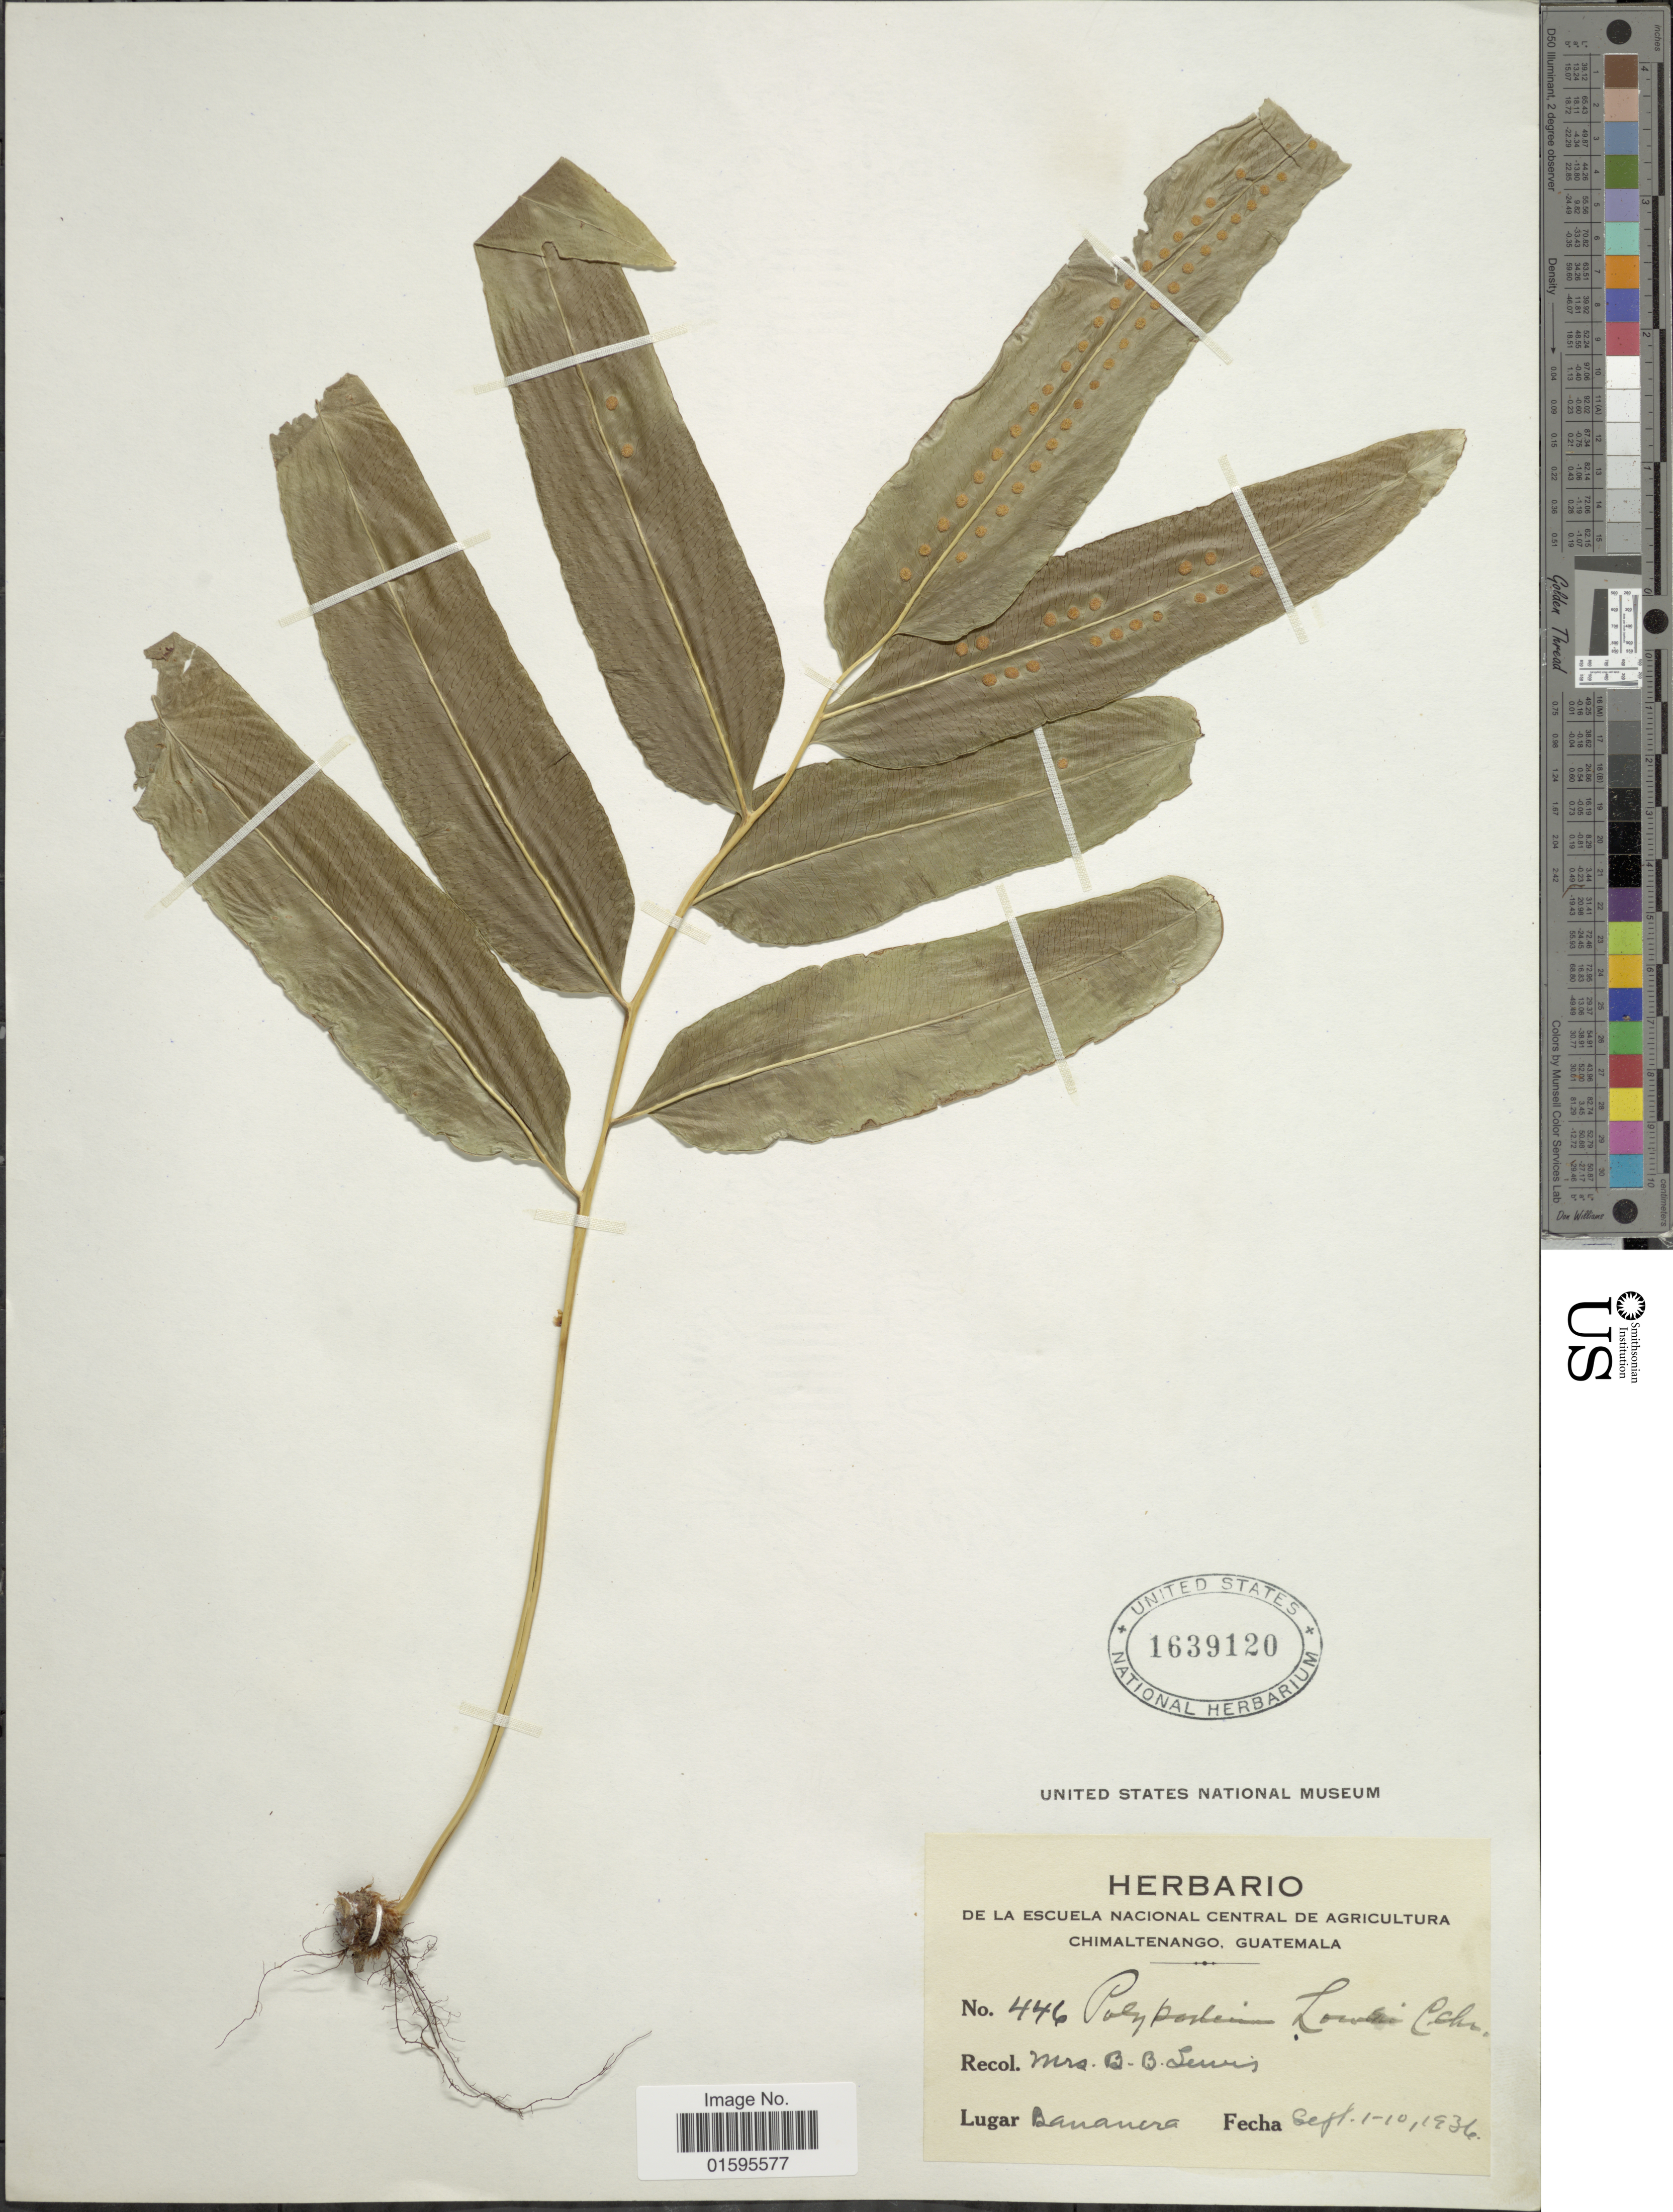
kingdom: Plantae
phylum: Tracheophyta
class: Polypodiopsida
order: Polypodiales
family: Polypodiaceae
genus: Polypodium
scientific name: Polypodium pleurosorum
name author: Kunze ex Mett.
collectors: B. Lewis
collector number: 446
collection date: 1936-09-01/1936-09-10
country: Guatemala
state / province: Chimaltenango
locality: Bananera [unsure placement]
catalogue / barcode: US 1639120